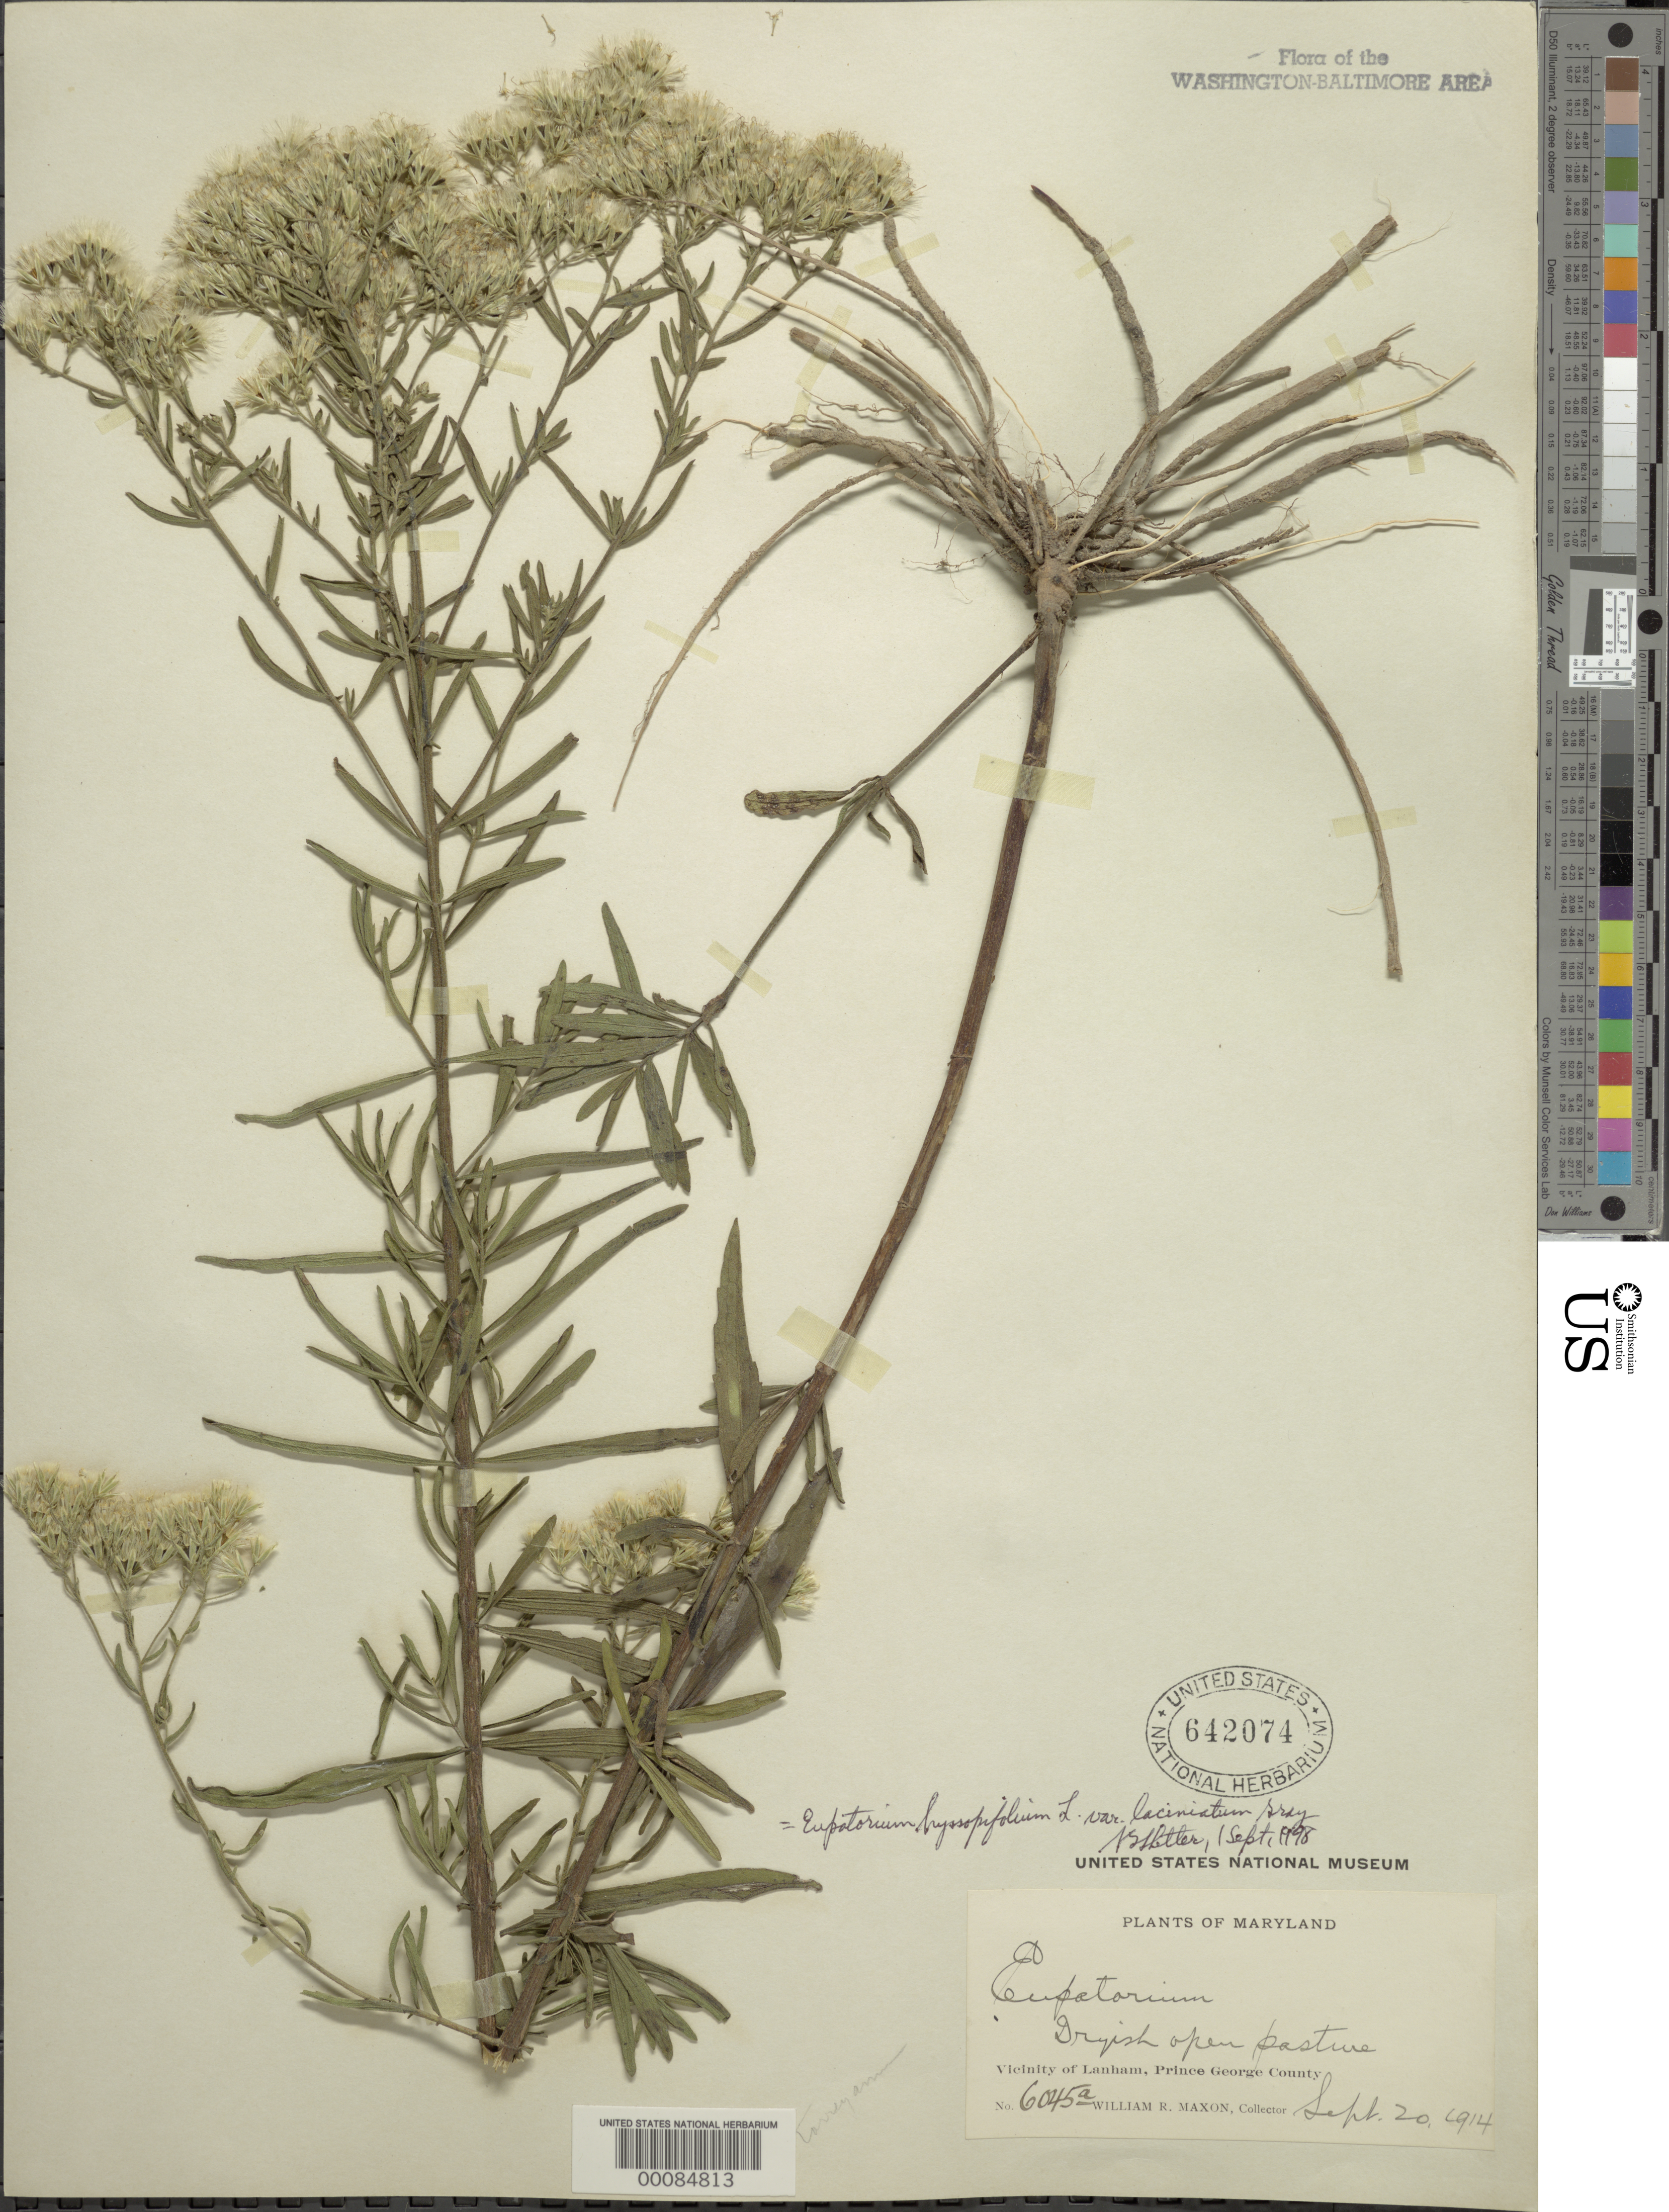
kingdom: Plantae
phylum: Tracheophyta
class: Magnoliopsida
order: Asterales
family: Asteraceae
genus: Eupatorium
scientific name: Eupatorium hyssopifolium var. laciniatum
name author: A. Gray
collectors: W. R. Maxon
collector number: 6045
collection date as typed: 20 Sep 1914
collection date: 1914-09-20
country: United States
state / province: Maryland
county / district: Prince George's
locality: Lanham vicinity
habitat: Dryish open pasture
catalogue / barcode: US 642074